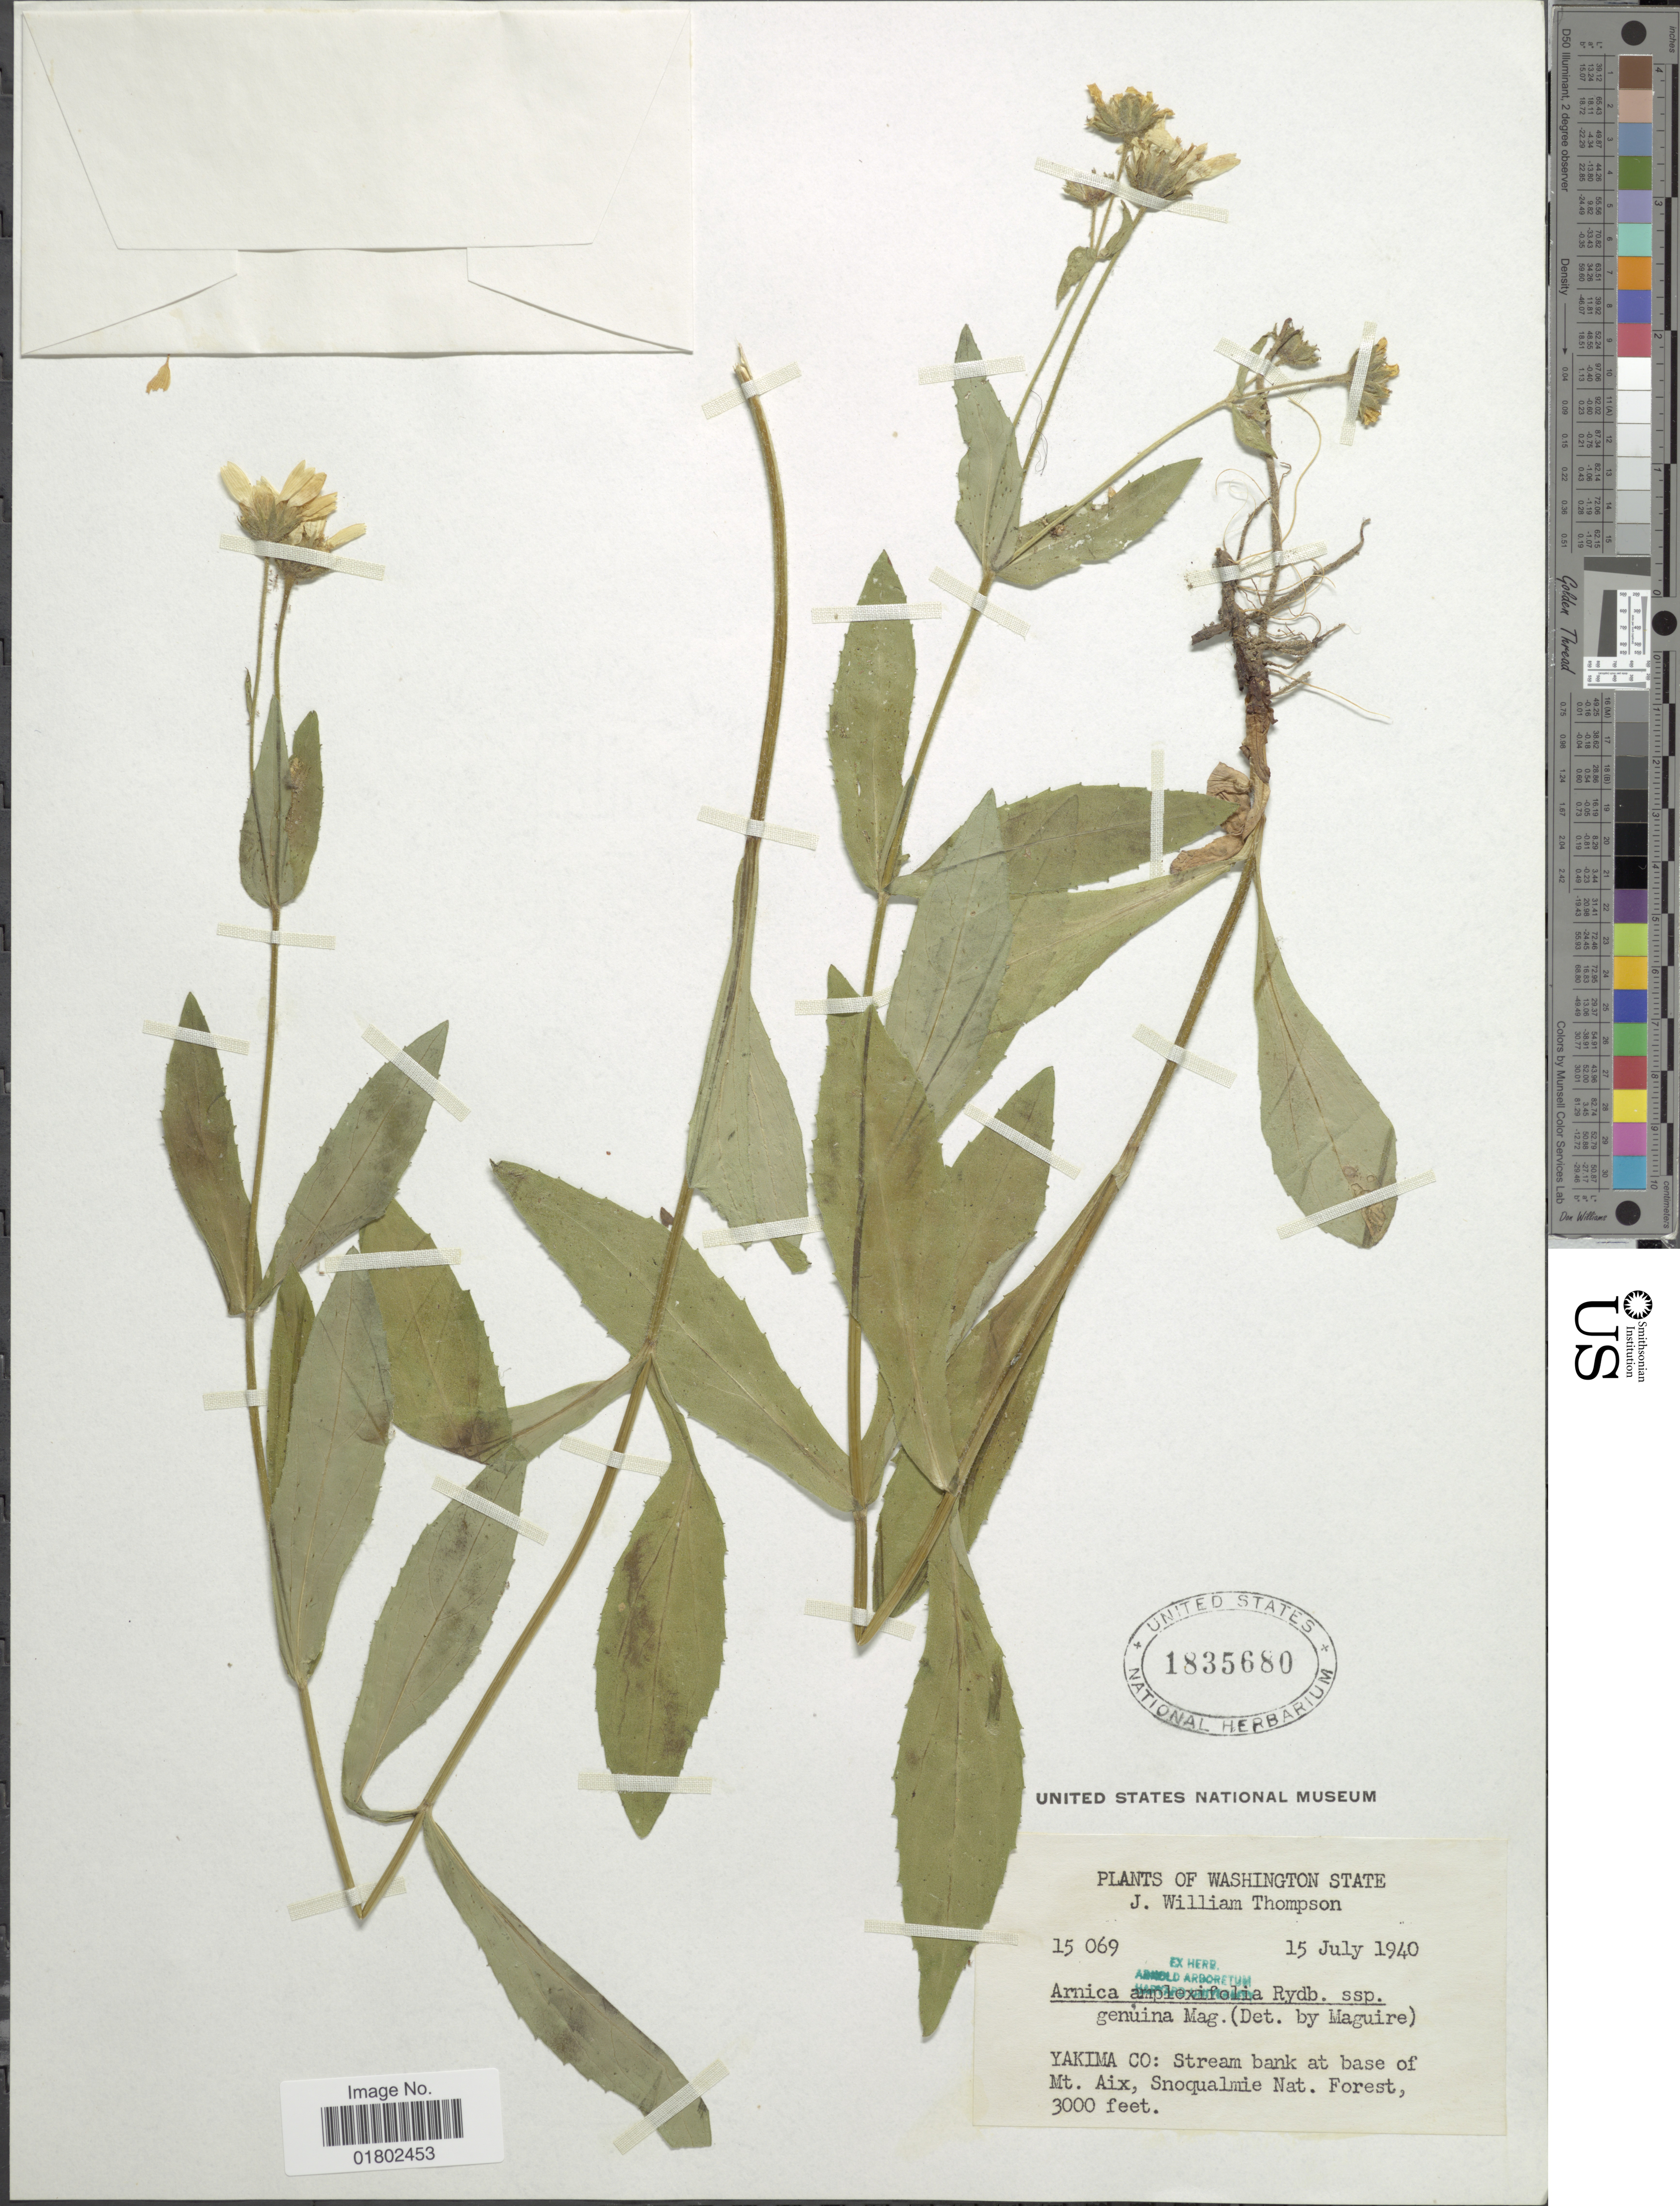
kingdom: Plantae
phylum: Tracheophyta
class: Magnoliopsida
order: Asterales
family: Asteraceae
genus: Arnica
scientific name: Arnica amplexifolia subsp. genuina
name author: Maguire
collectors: J. W. Thompson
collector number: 15069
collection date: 1940-07-15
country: United States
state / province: Washington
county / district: Yakima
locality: Yakima Co: Stream bank at base of Mt. Aix, Snolqualmie Nat.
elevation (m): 914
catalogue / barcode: US 1835680